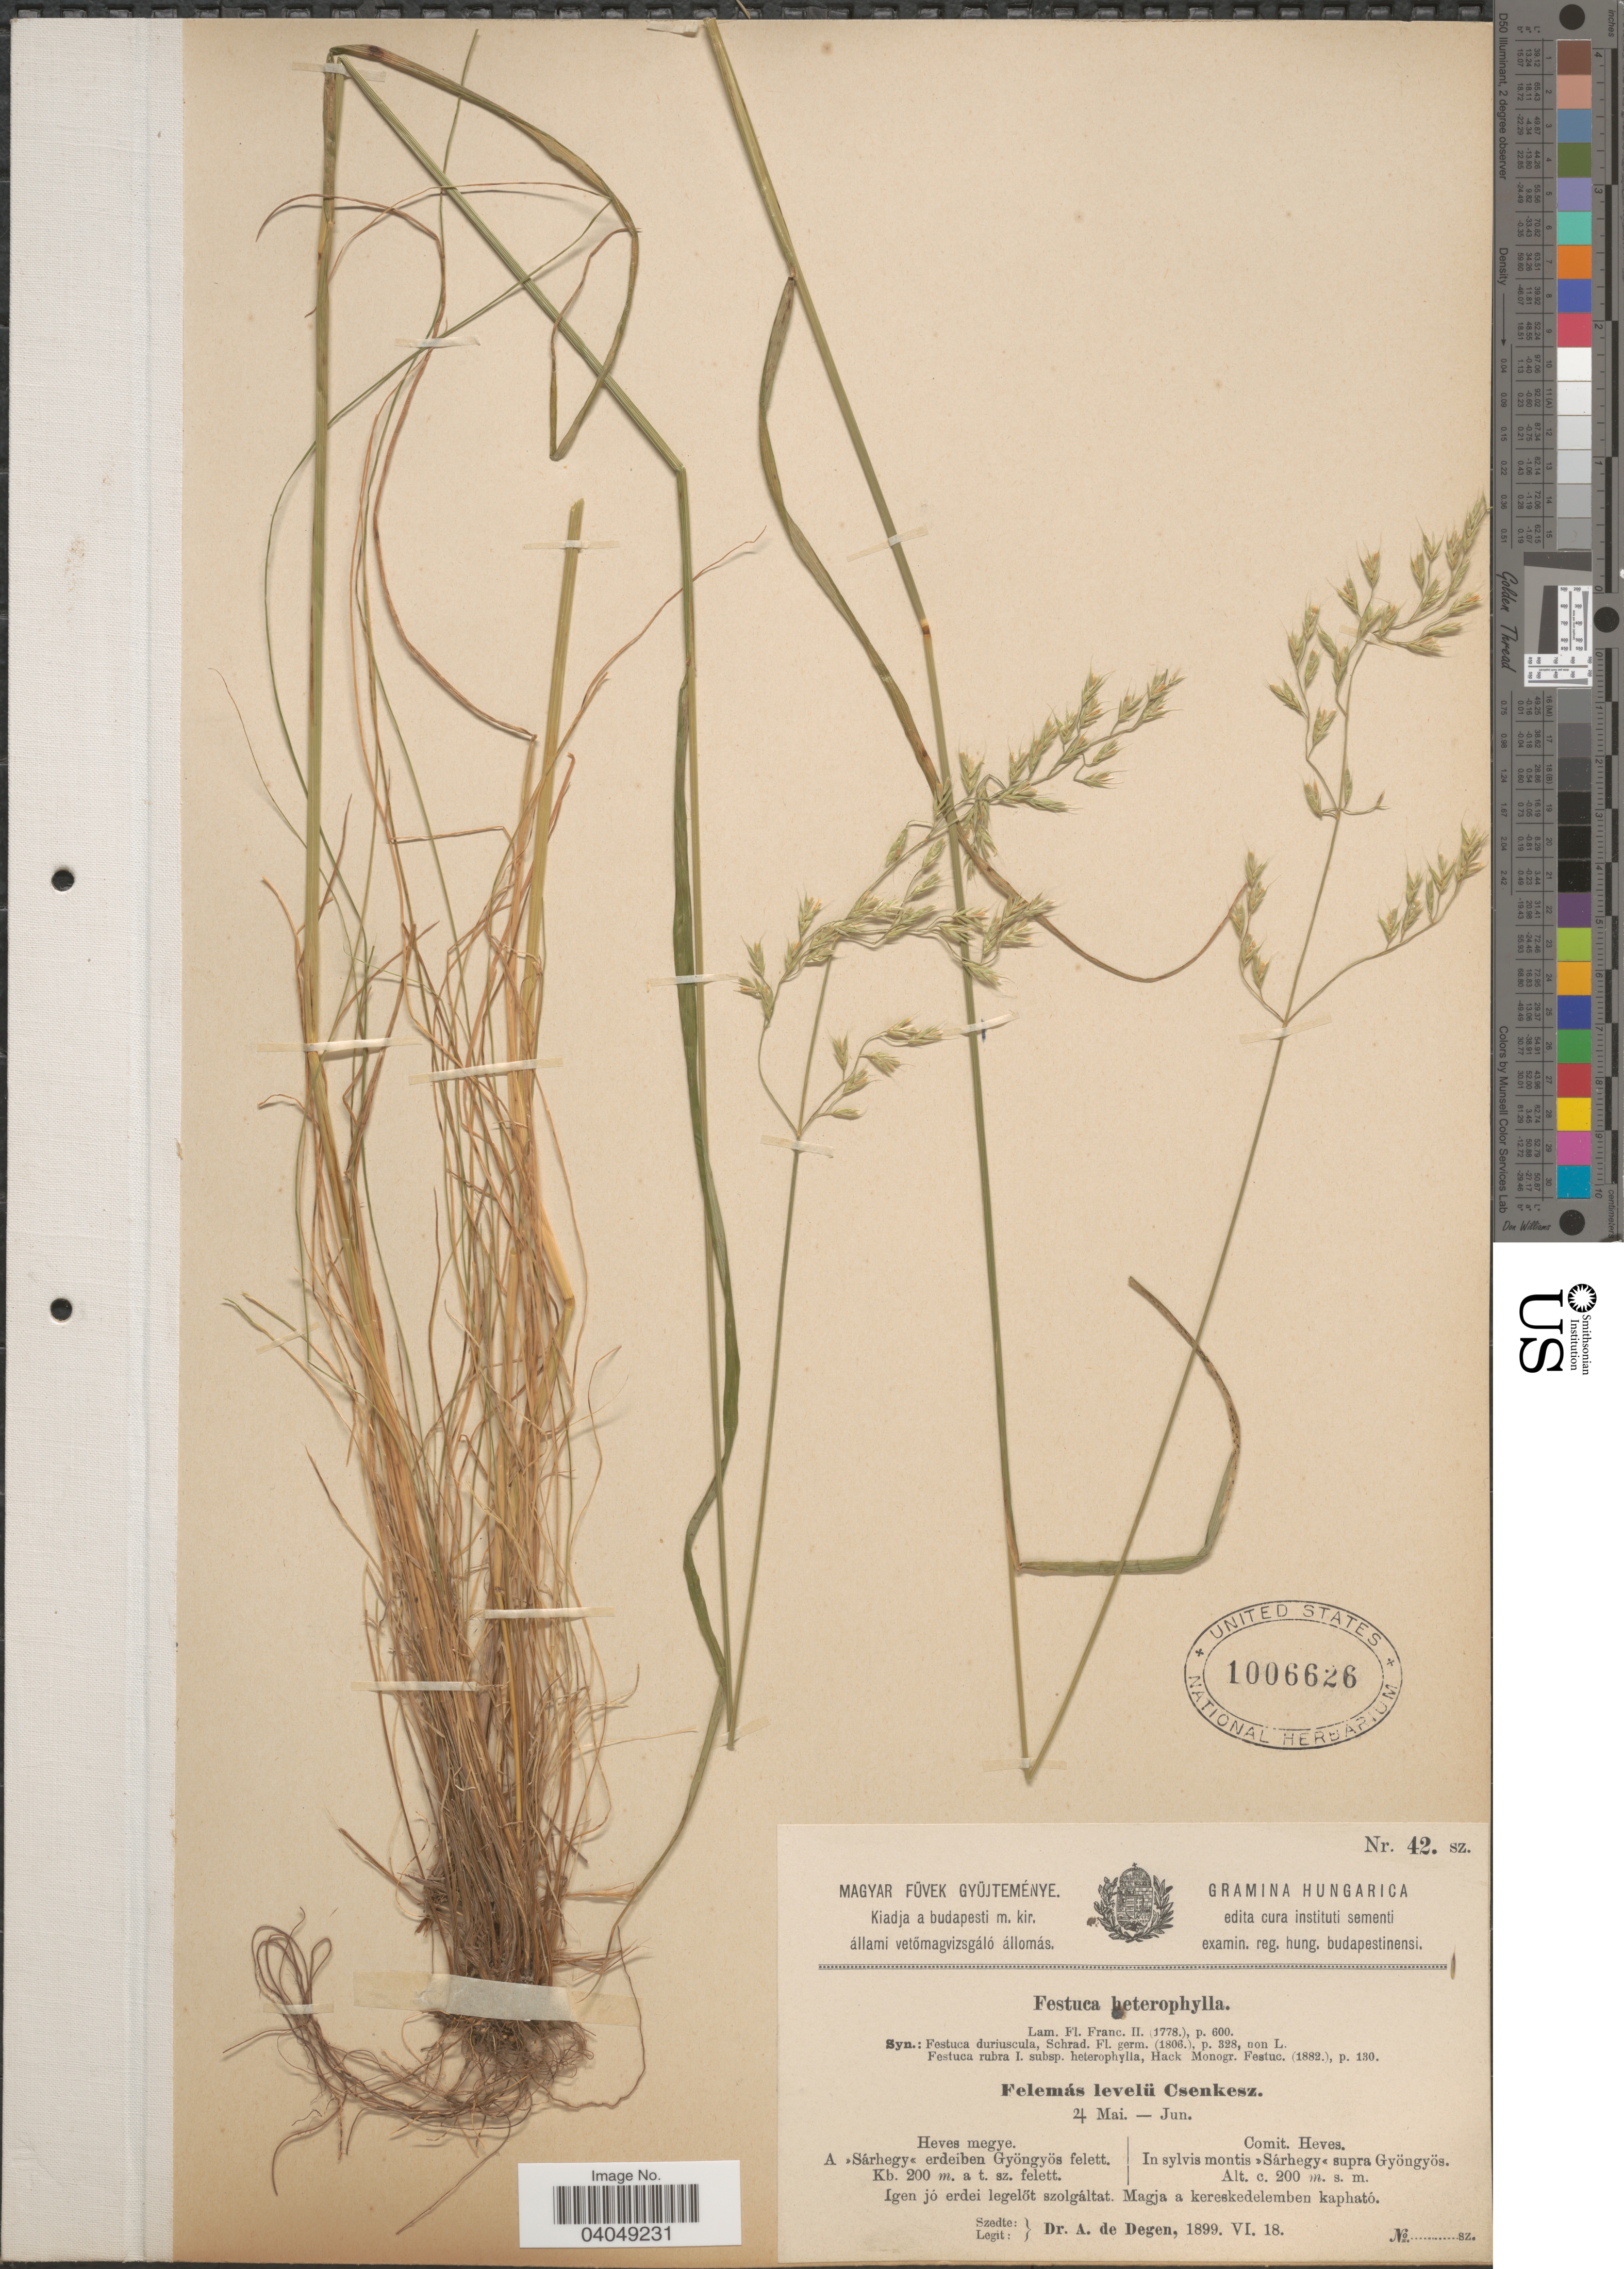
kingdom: Plantae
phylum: Tracheophyta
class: Liliopsida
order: Poales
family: Poaceae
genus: Festuca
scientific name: Festuca heterophylla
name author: Lam.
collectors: A. Degen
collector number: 42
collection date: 1899-06-18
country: Hungary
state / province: Heves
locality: Comit. Heves. In sylvis montis »Sárhegy« supra Gyöngyös.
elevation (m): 200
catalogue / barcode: US 1006626